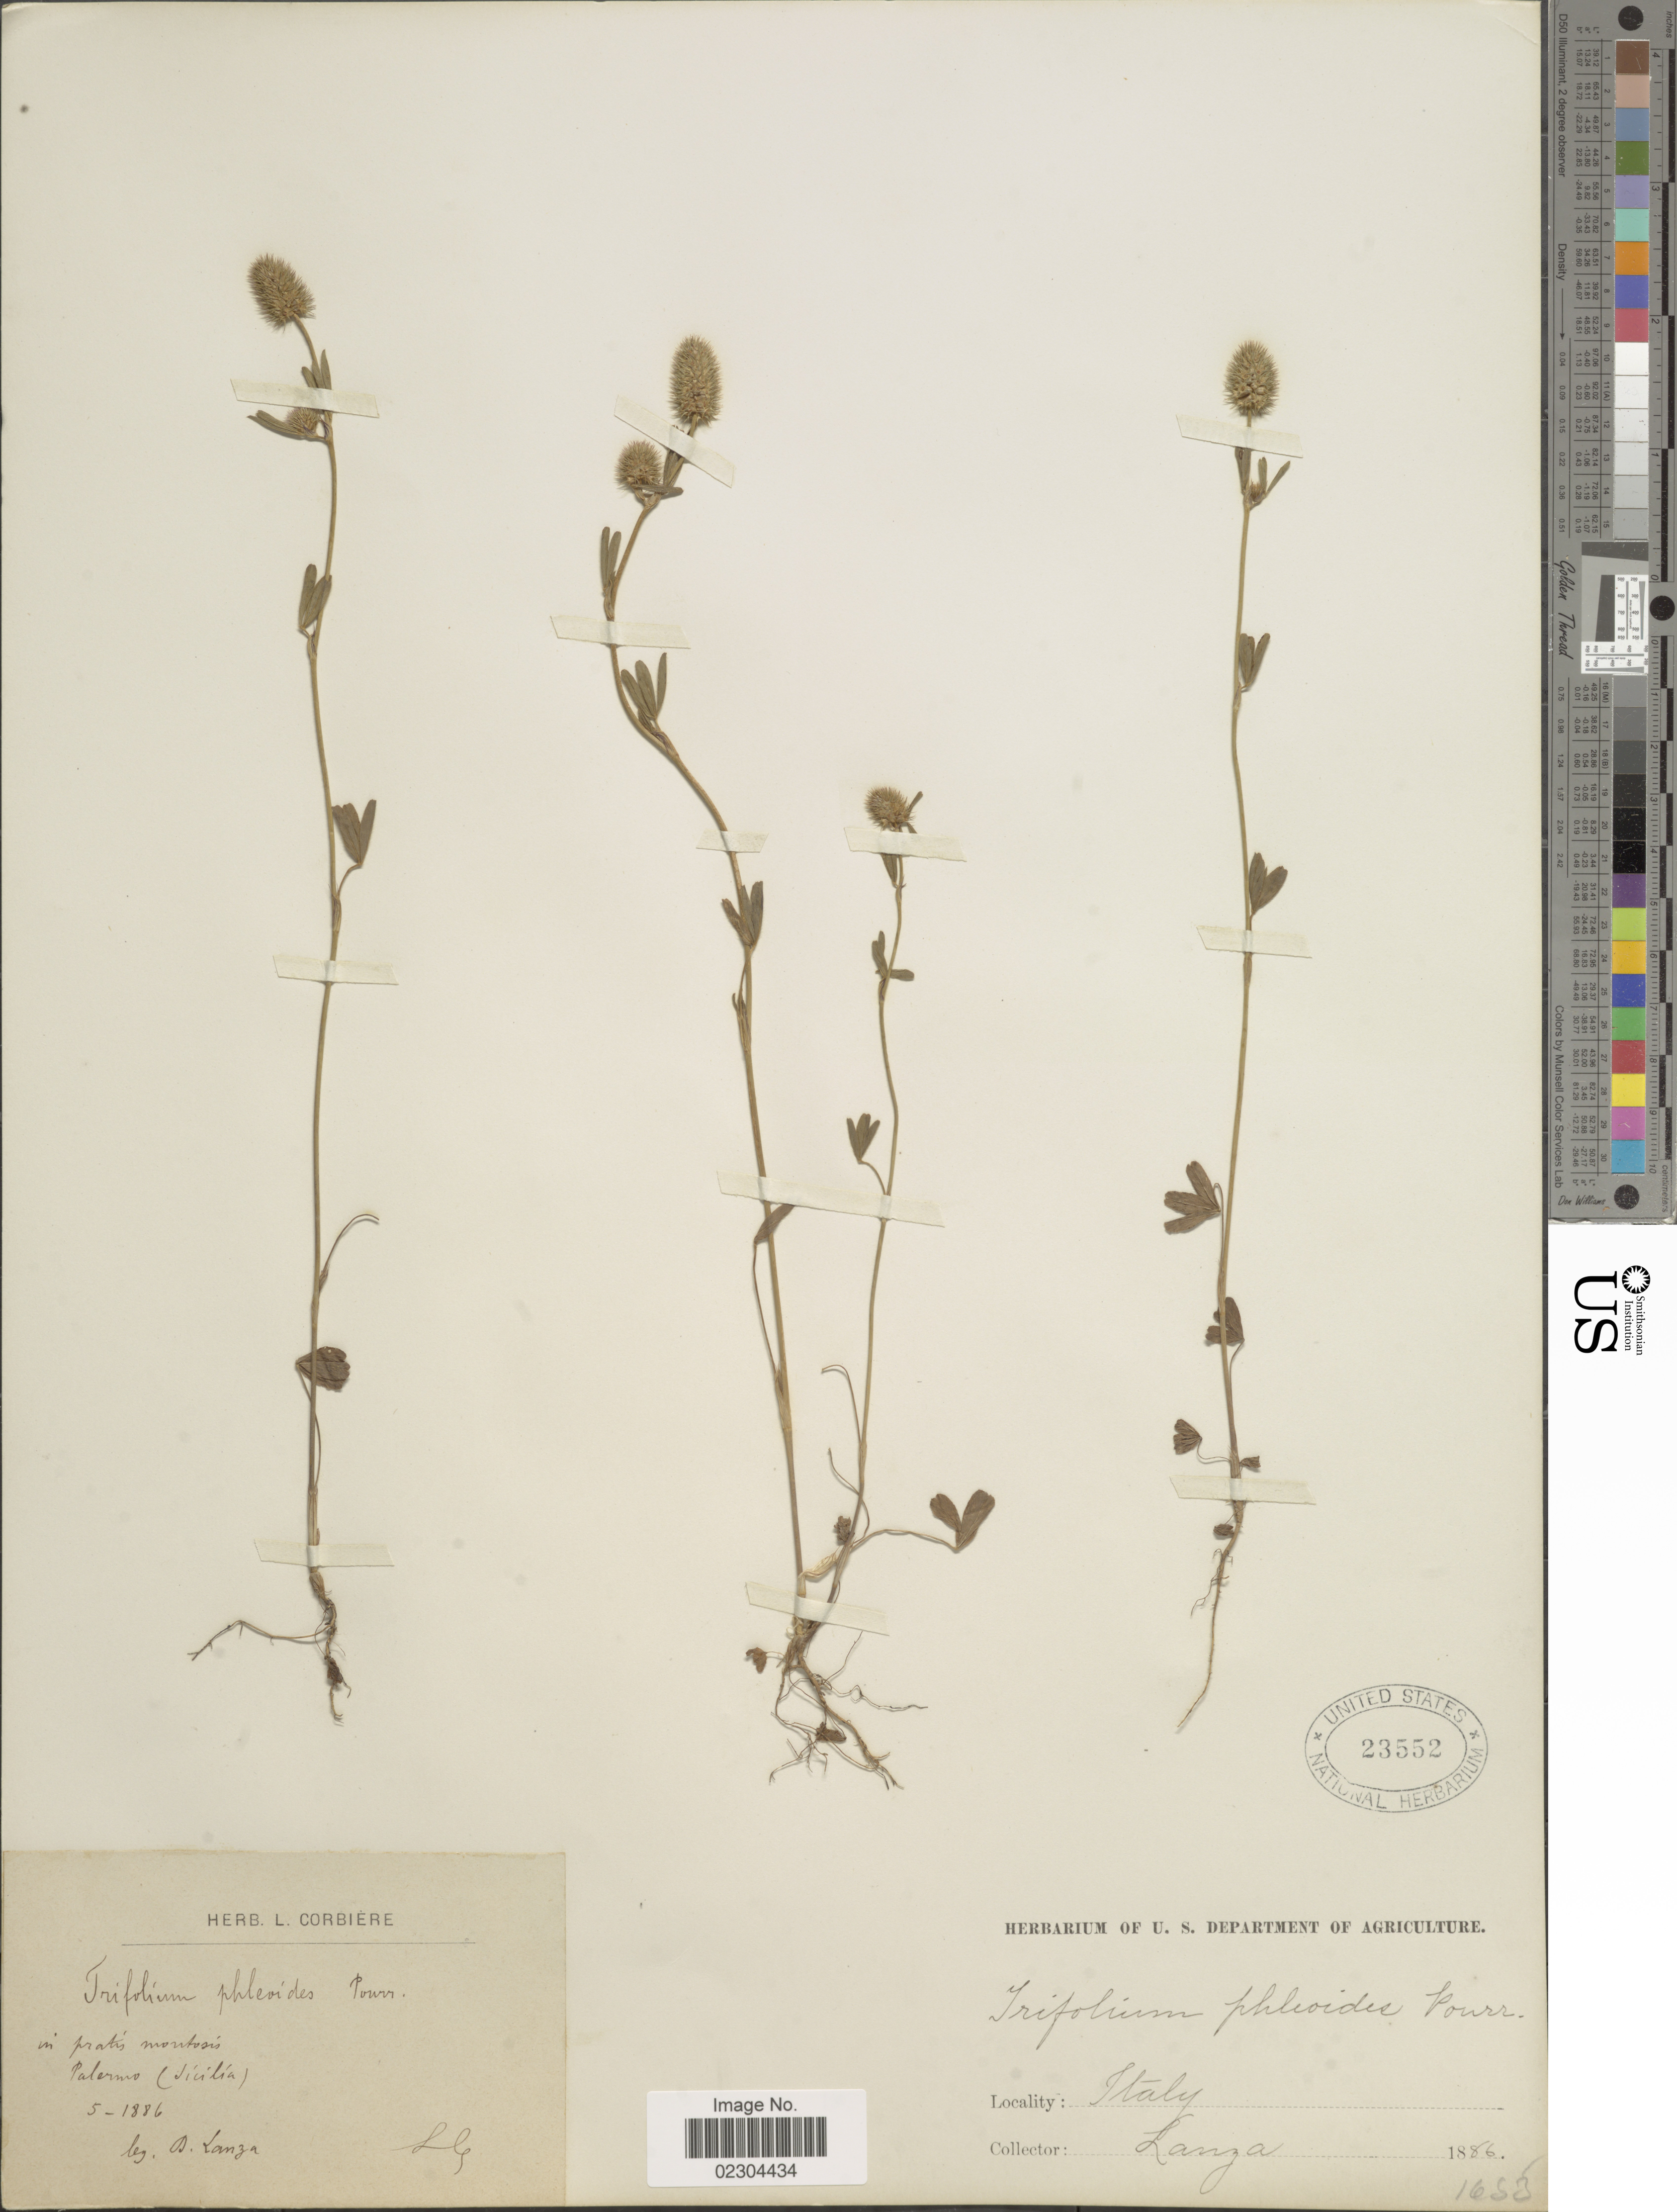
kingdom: Plantae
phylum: Tracheophyta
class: Magnoliopsida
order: Fabales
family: Fabaceae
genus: Trifolium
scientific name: Trifolium phleoides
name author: Willd.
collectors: D. Lanza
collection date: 1886-05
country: Italy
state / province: Siciliana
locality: Palermo (Sicilia)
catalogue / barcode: US 23552